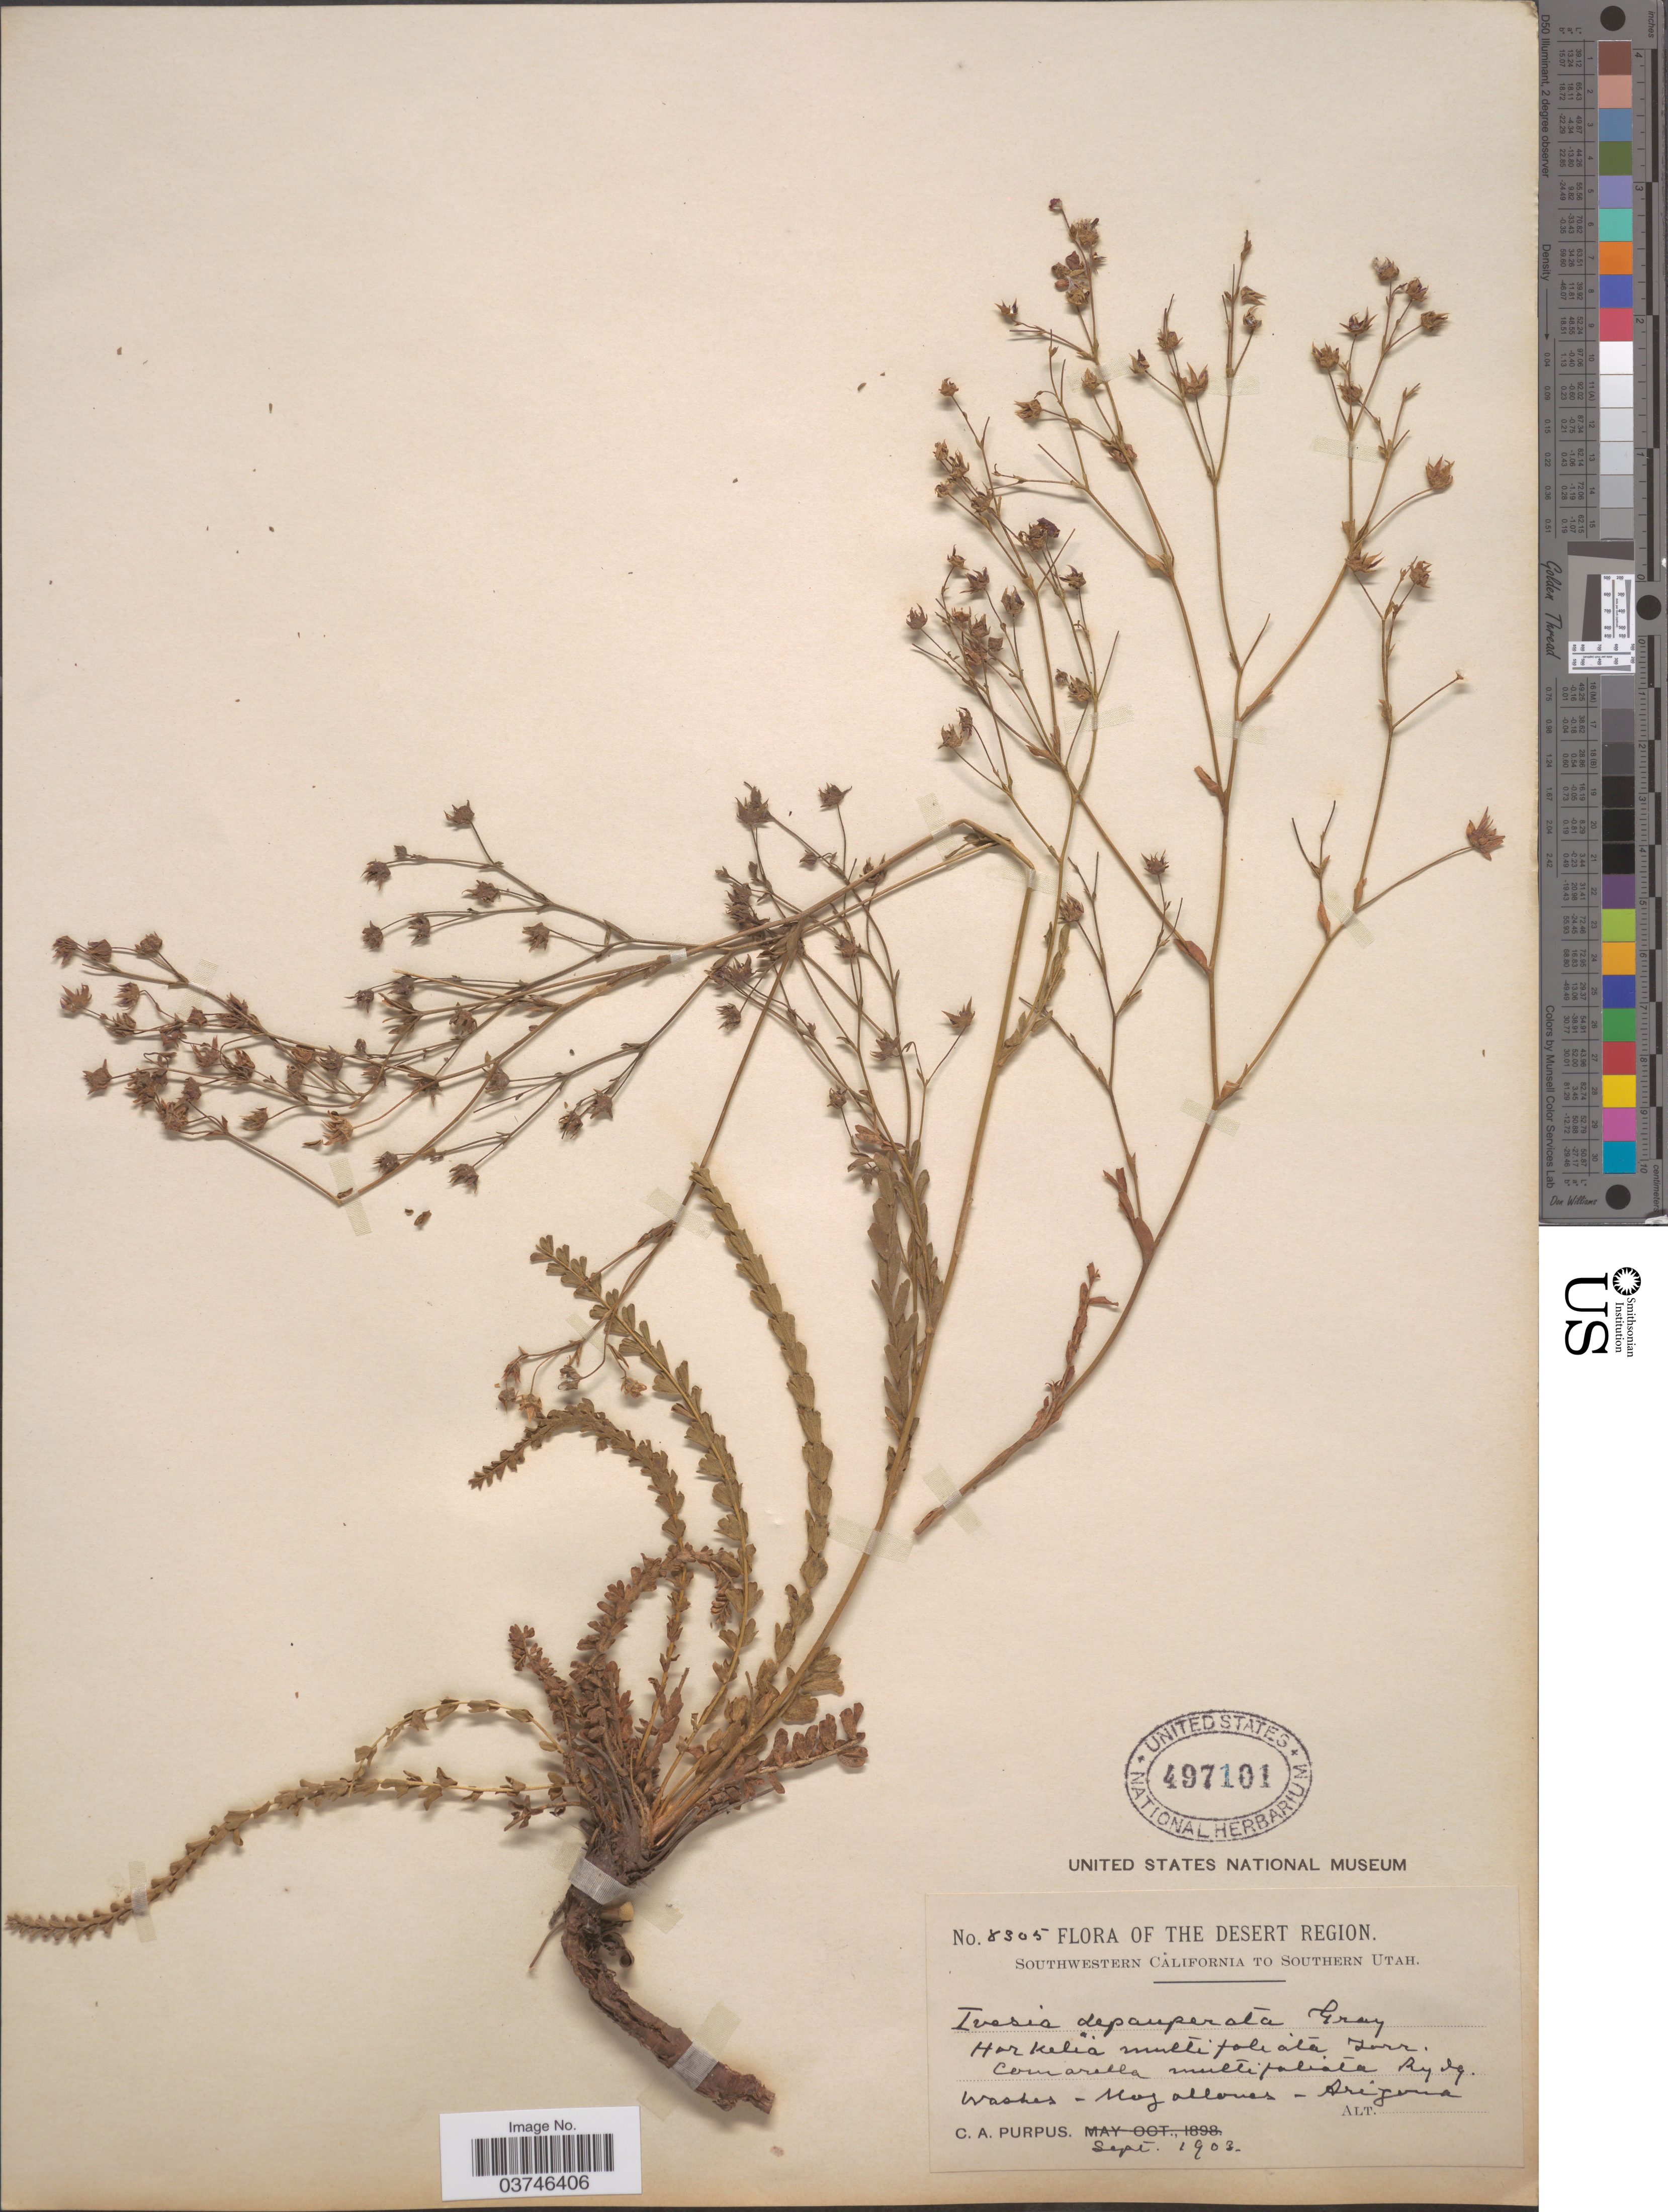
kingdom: Plantae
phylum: Tracheophyta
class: Magnoliopsida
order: Rosales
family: Rosaceae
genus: Potentilla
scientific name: Potentilla multifoliolata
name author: (Torr.) Kearney & Peebles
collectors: C. A. Purpus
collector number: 8305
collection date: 1903-09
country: United States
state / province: Arizona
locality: The Desert Region. Washes - Mogollanes.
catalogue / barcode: US 497101